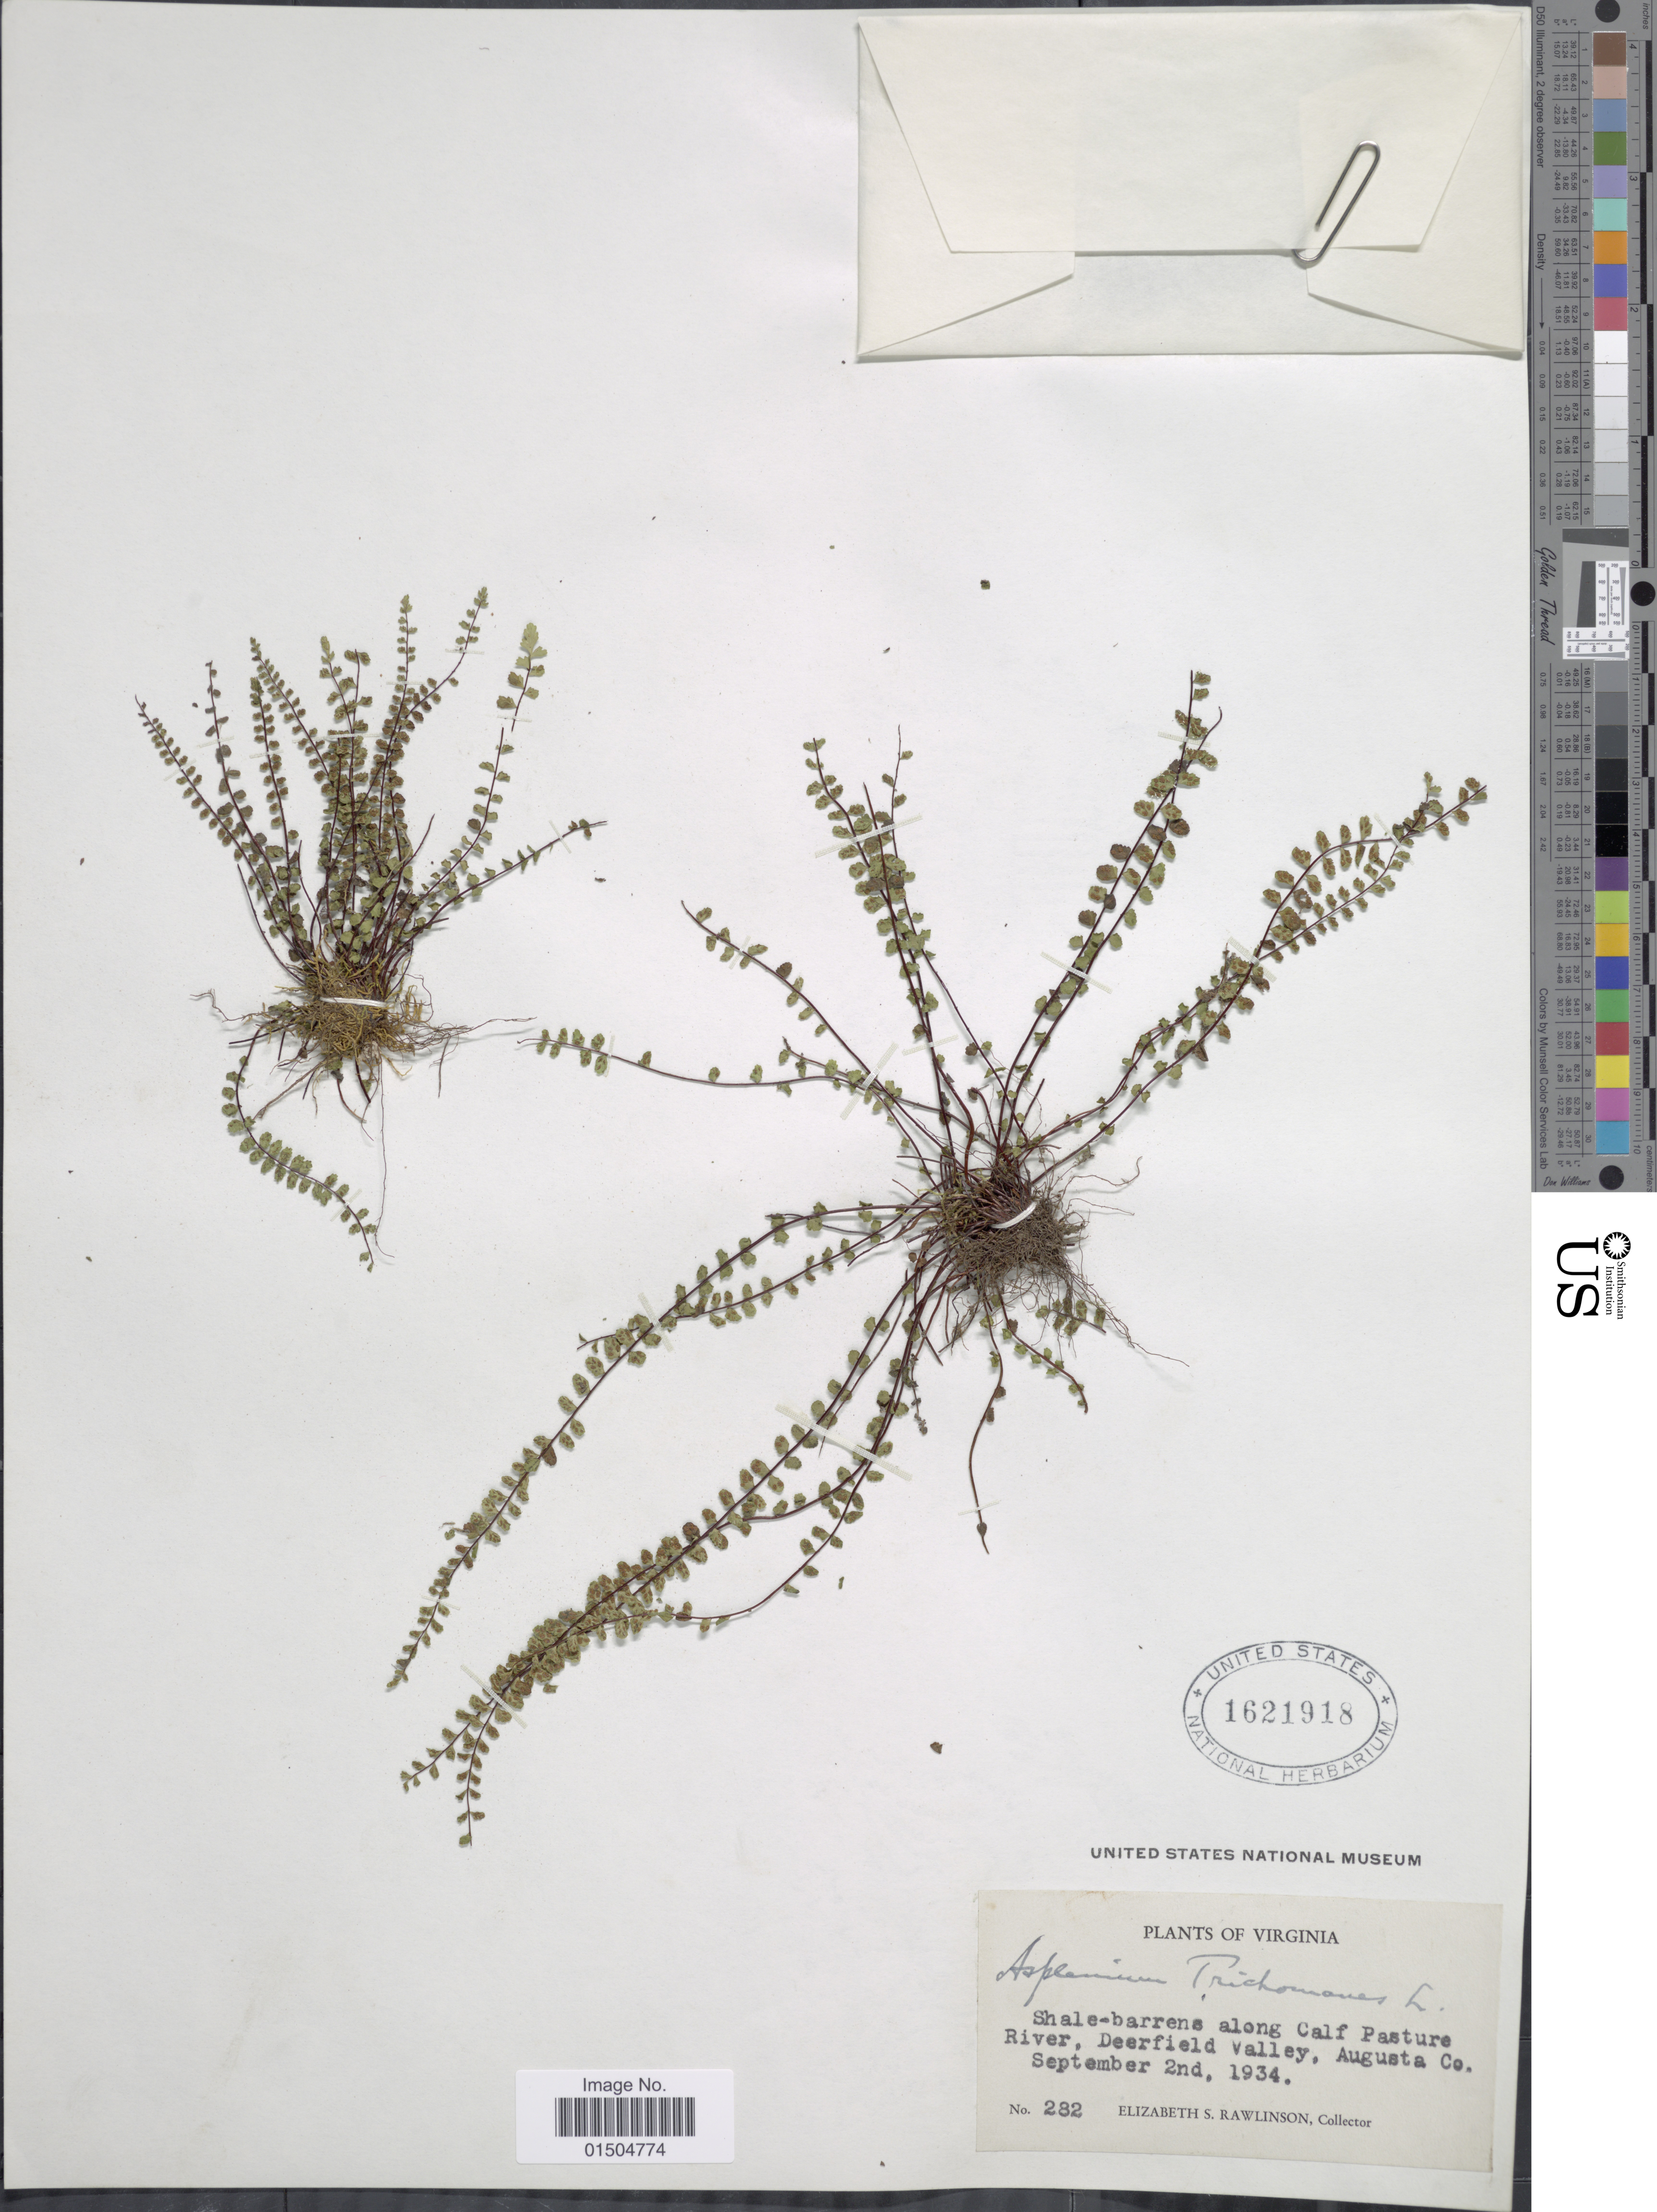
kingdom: Plantae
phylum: Tracheophyta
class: Polypodiopsida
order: Polypodiales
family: Aspleniaceae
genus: Asplenium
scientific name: Asplenium trichomanes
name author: L.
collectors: E. S. Rawlinson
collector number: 282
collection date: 1934-09-02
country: United States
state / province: Virginia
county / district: Augusta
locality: Shale-barrens along Calf Pasture River, Deerfield Valley, Augusta Co.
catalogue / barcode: US 1621918